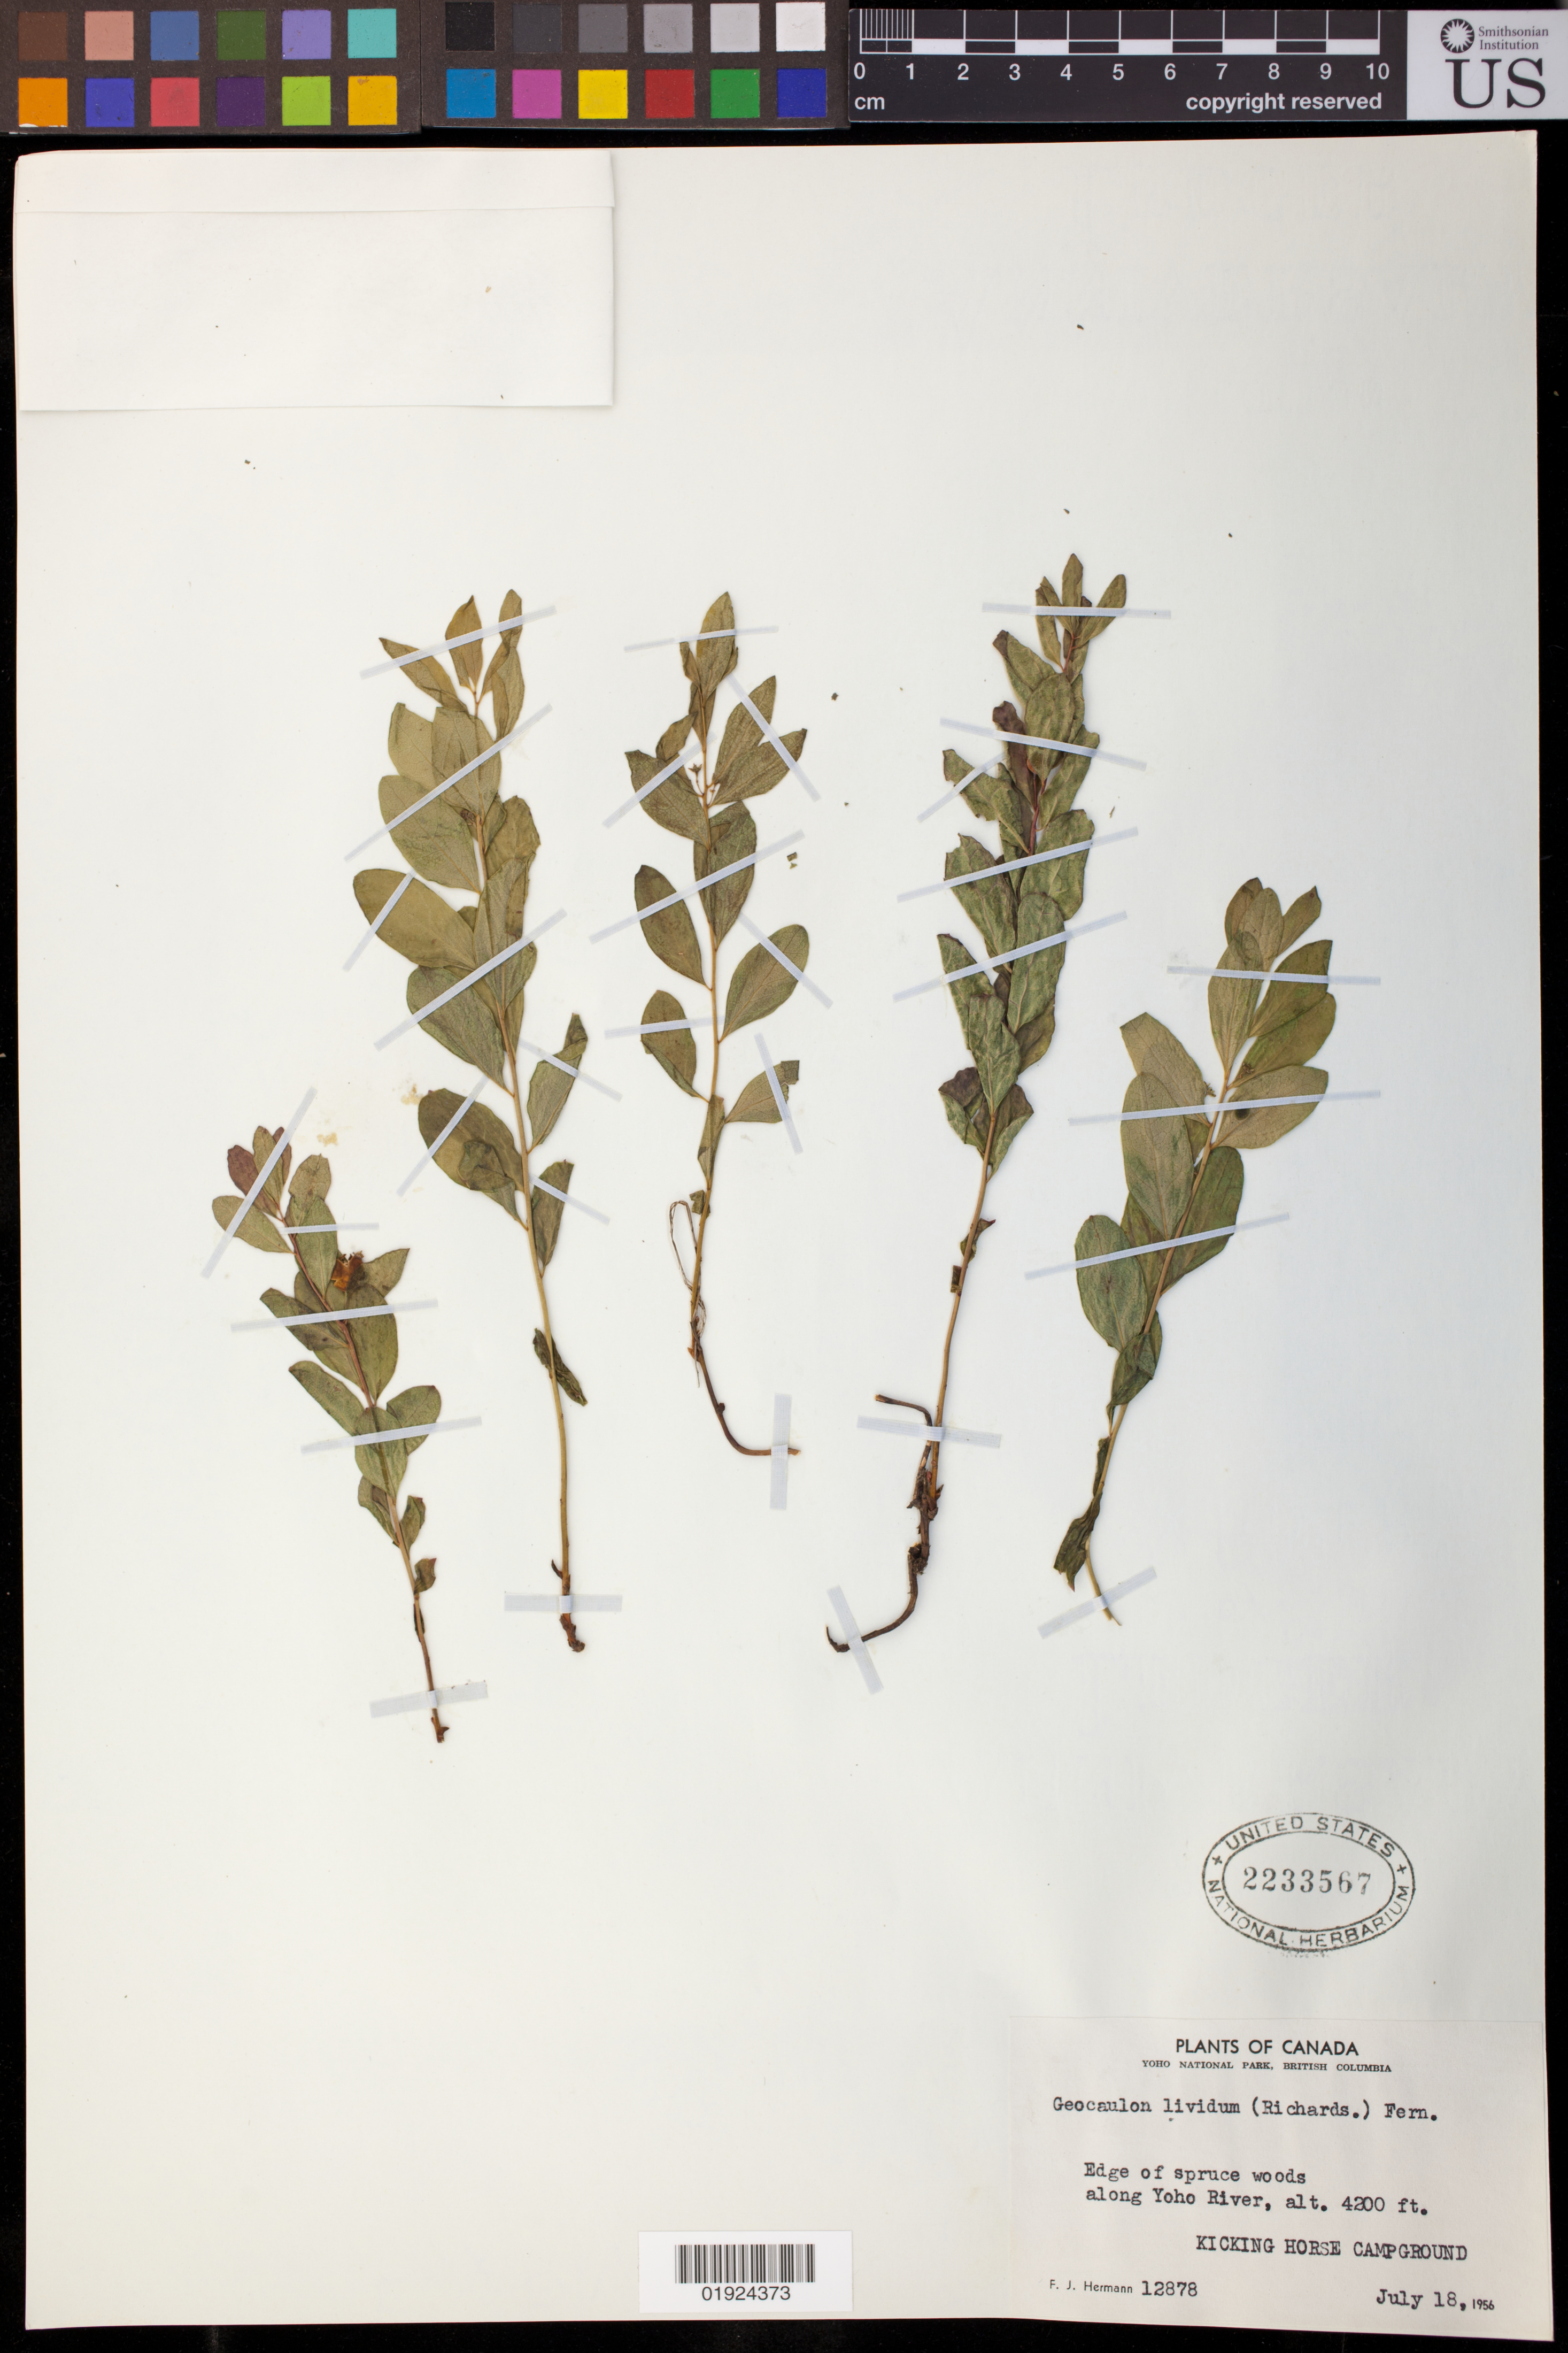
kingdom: Plantae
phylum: Tracheophyta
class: Magnoliopsida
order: Santalales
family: Comandraceae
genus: Geocaulon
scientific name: Geocaulon lividum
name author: (Richardson) Fernald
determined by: Piehl, M. A.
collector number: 12878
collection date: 1956-07-18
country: Canada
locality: Yoho National Park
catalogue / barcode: US 2233567